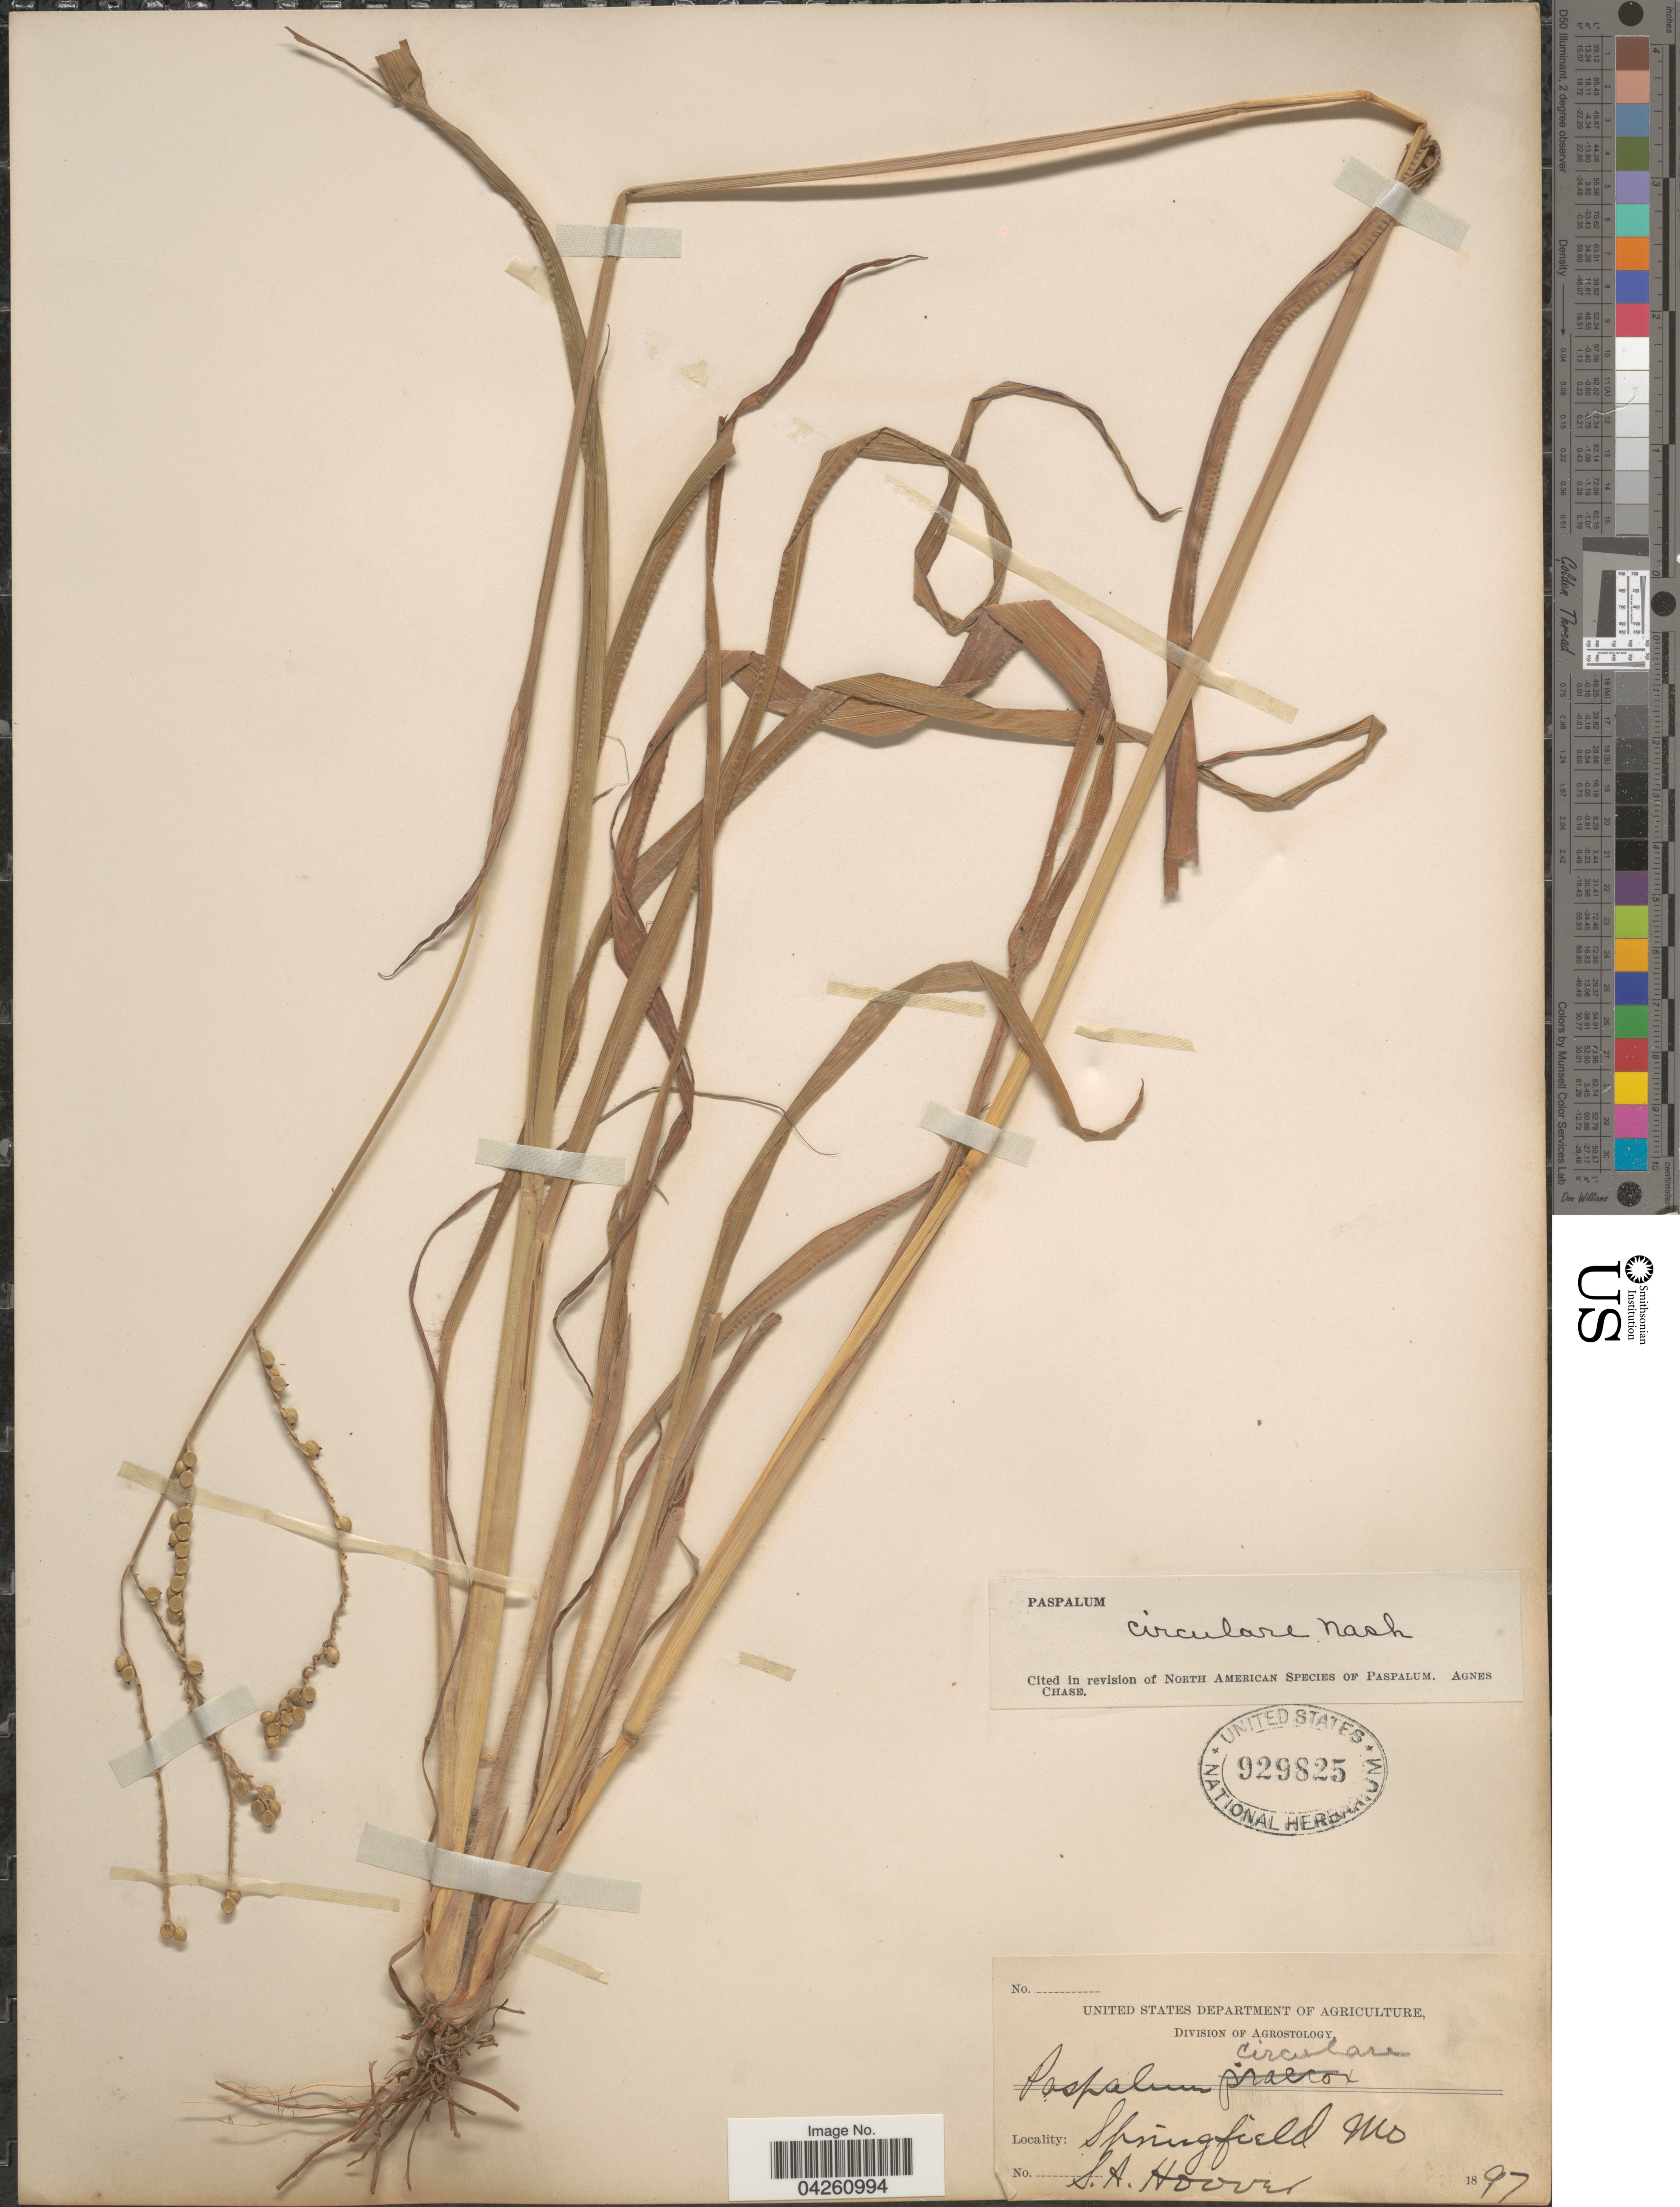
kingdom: Plantae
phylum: Tracheophyta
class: Liliopsida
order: Poales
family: Poaceae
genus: Paspalum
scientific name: Paspalum circulare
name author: Nash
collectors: S. A. Hoover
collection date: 1897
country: United States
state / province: Missouri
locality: Springfield.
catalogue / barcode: US 929825